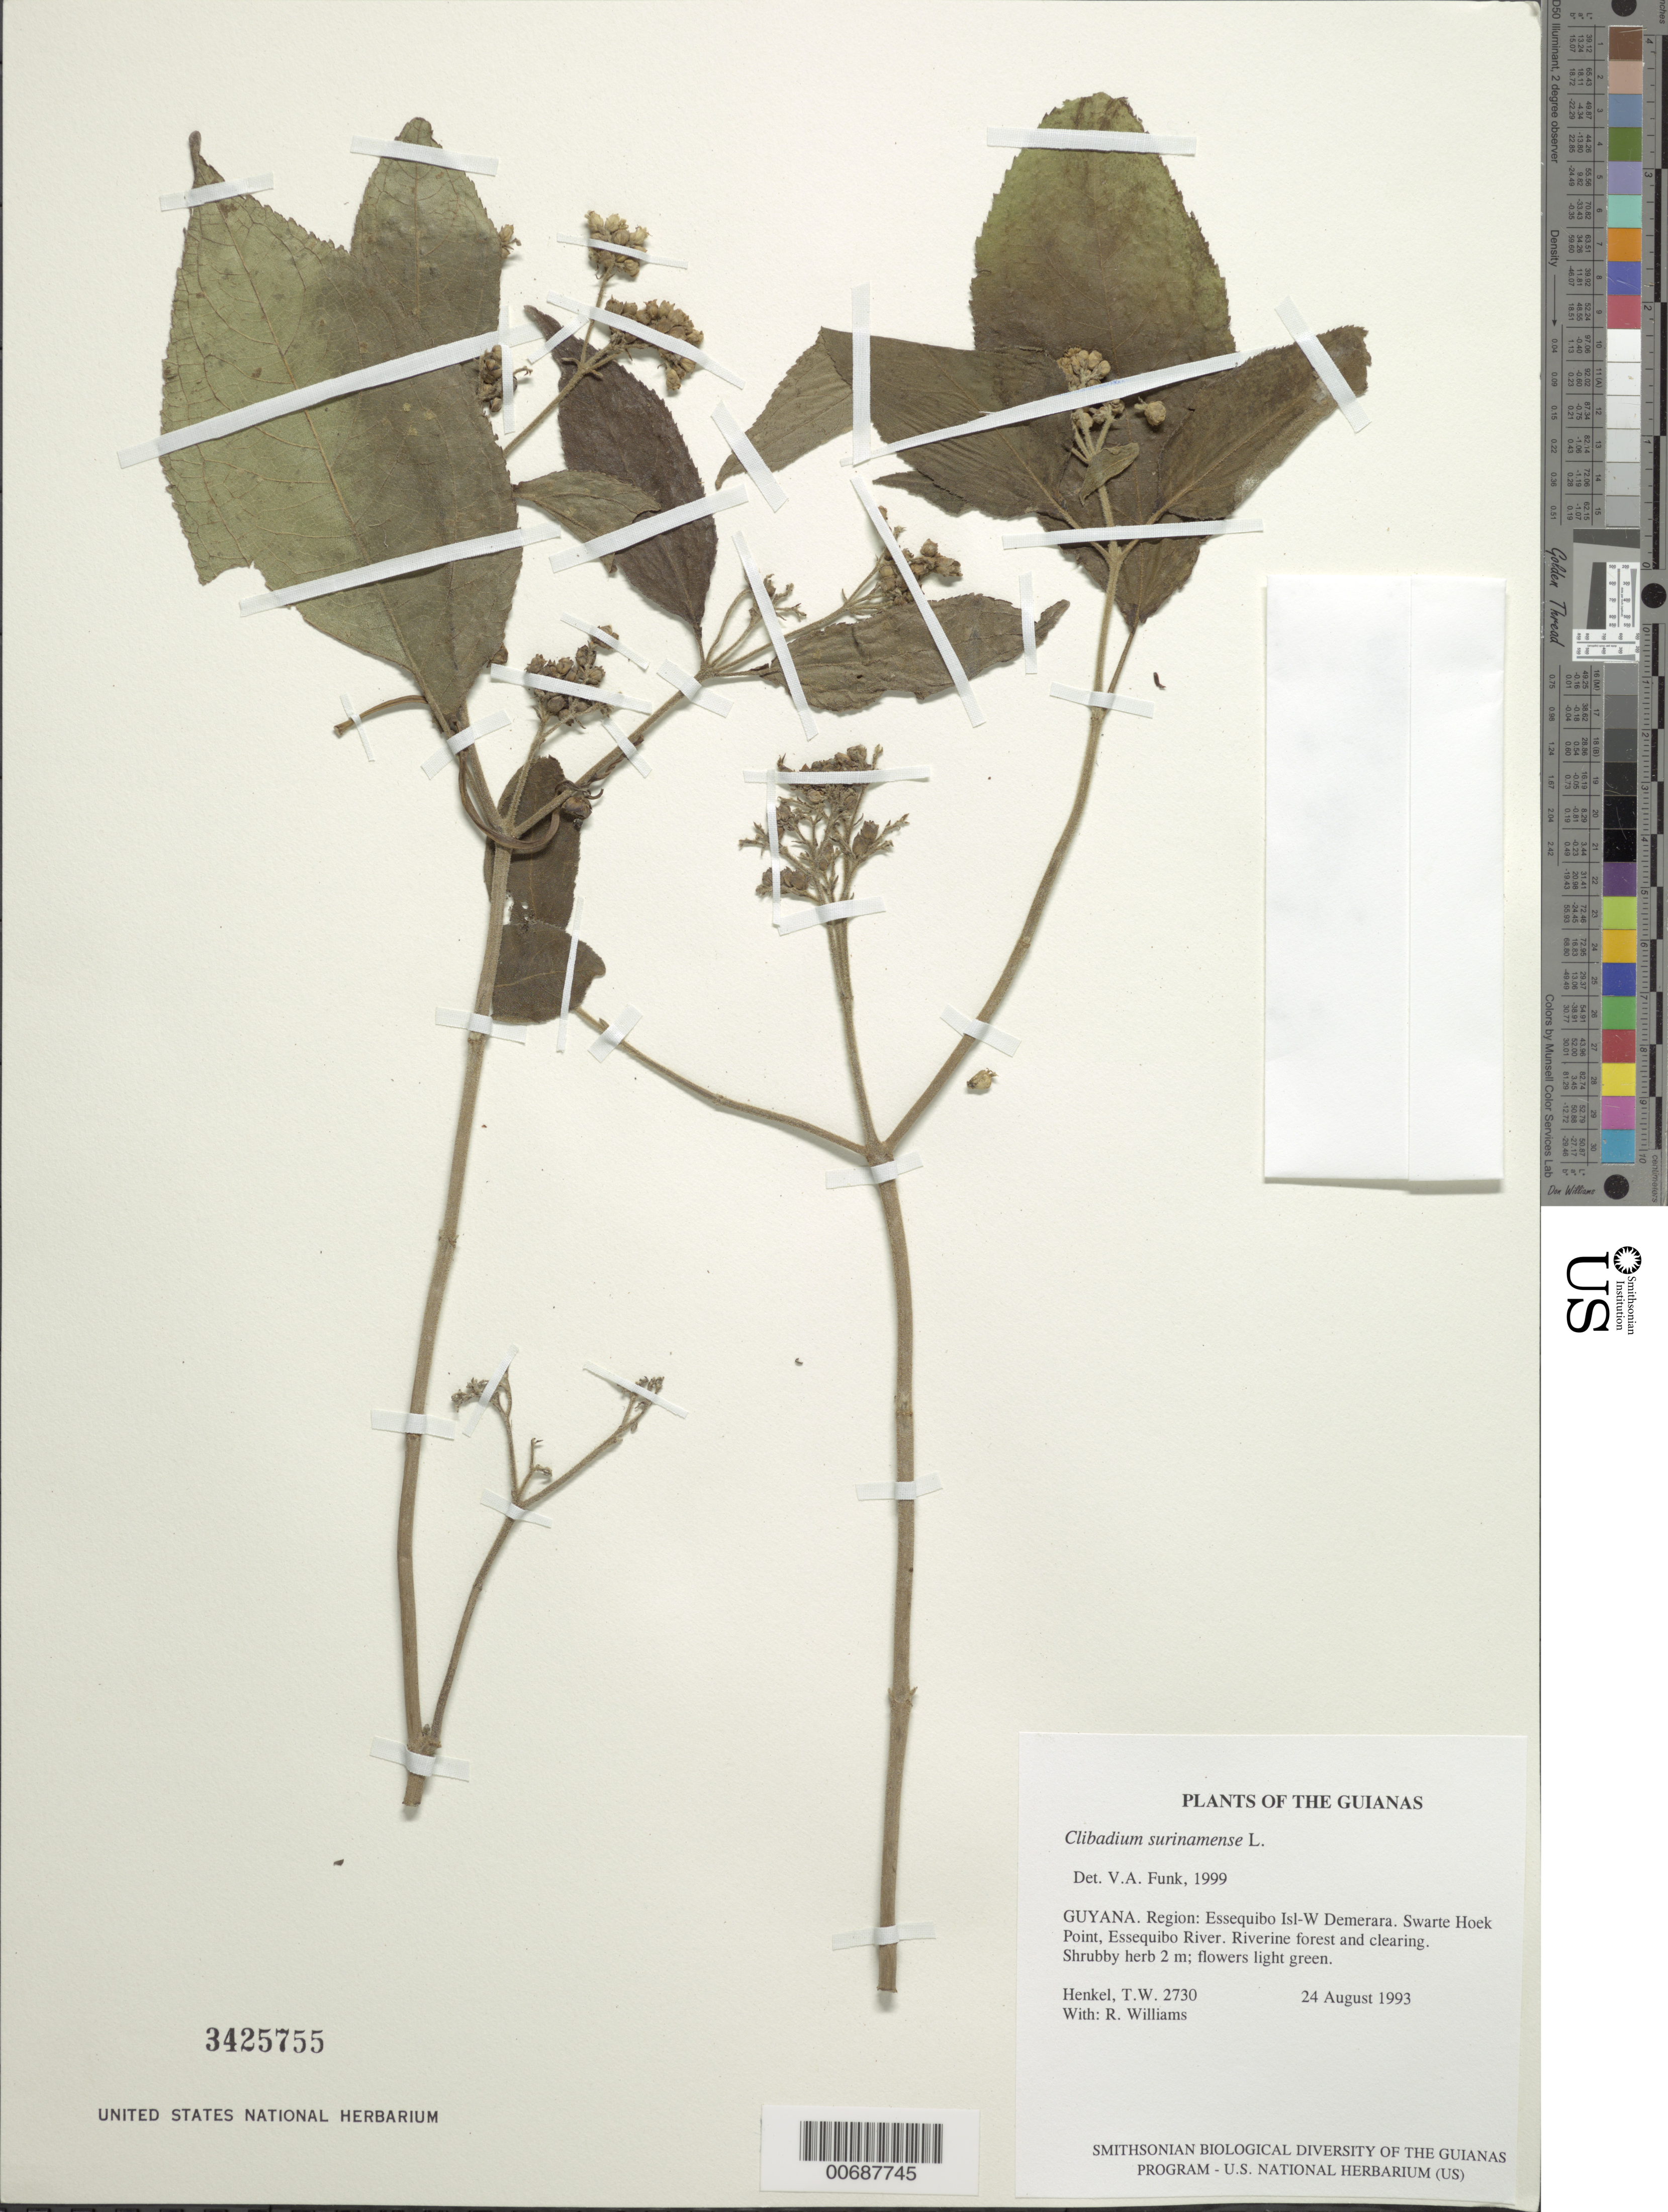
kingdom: Plantae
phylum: Tracheophyta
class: Magnoliopsida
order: Asterales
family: Asteraceae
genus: Clibadium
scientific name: Clibadium surinamense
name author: L.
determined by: Funk, Vicki A., (BOT), Smithsonian Institution - National Museum of Natural History (UNITED STATES)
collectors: T. Henkel & R. Williams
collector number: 2730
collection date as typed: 24 August 1993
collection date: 1993-08-24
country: Guyana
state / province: Essequibo Isl-W. Demerara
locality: Swarte Hoek Point, Essequibo River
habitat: Riverine forest and clearing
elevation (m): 8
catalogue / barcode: US 3425755